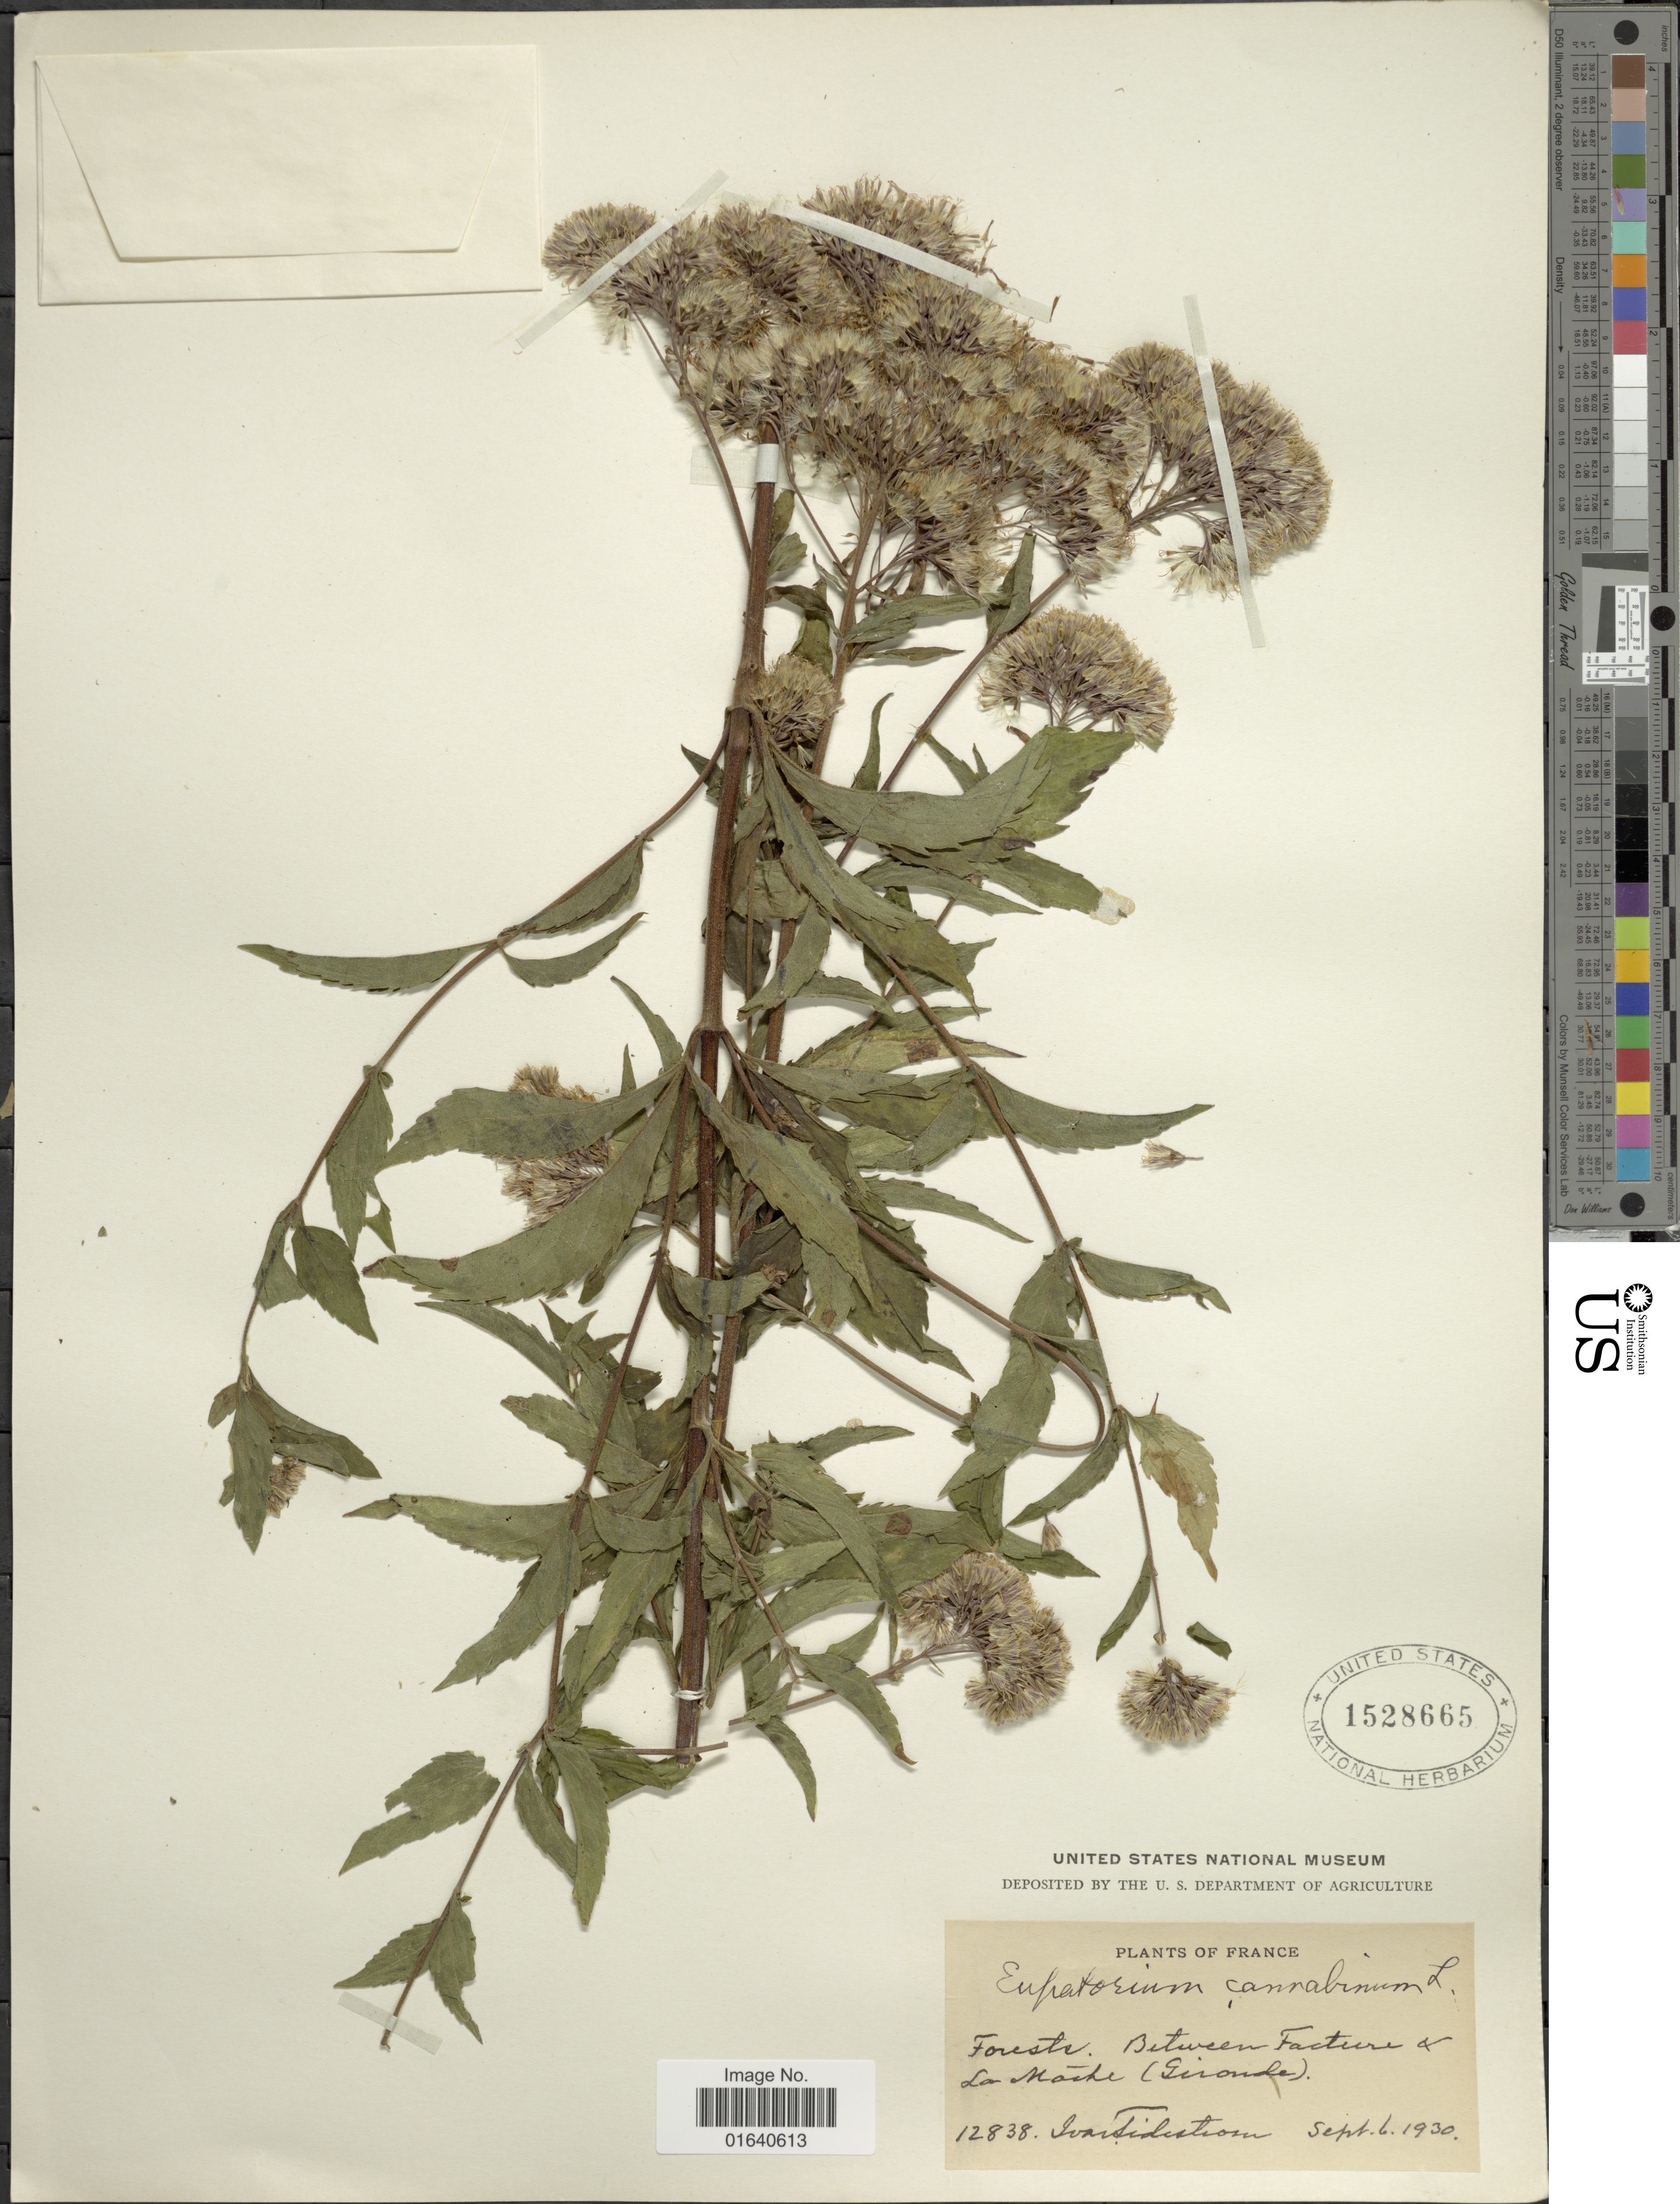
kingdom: Plantae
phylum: Tracheophyta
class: Magnoliopsida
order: Asterales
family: Asteraceae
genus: Eupatorium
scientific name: Eupatorium cannabinum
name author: L.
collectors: I. F. Tidestrom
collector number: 12838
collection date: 1930-09-06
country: France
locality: Forest. Between Facture & La Nöche (Gironde)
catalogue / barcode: US 1528665